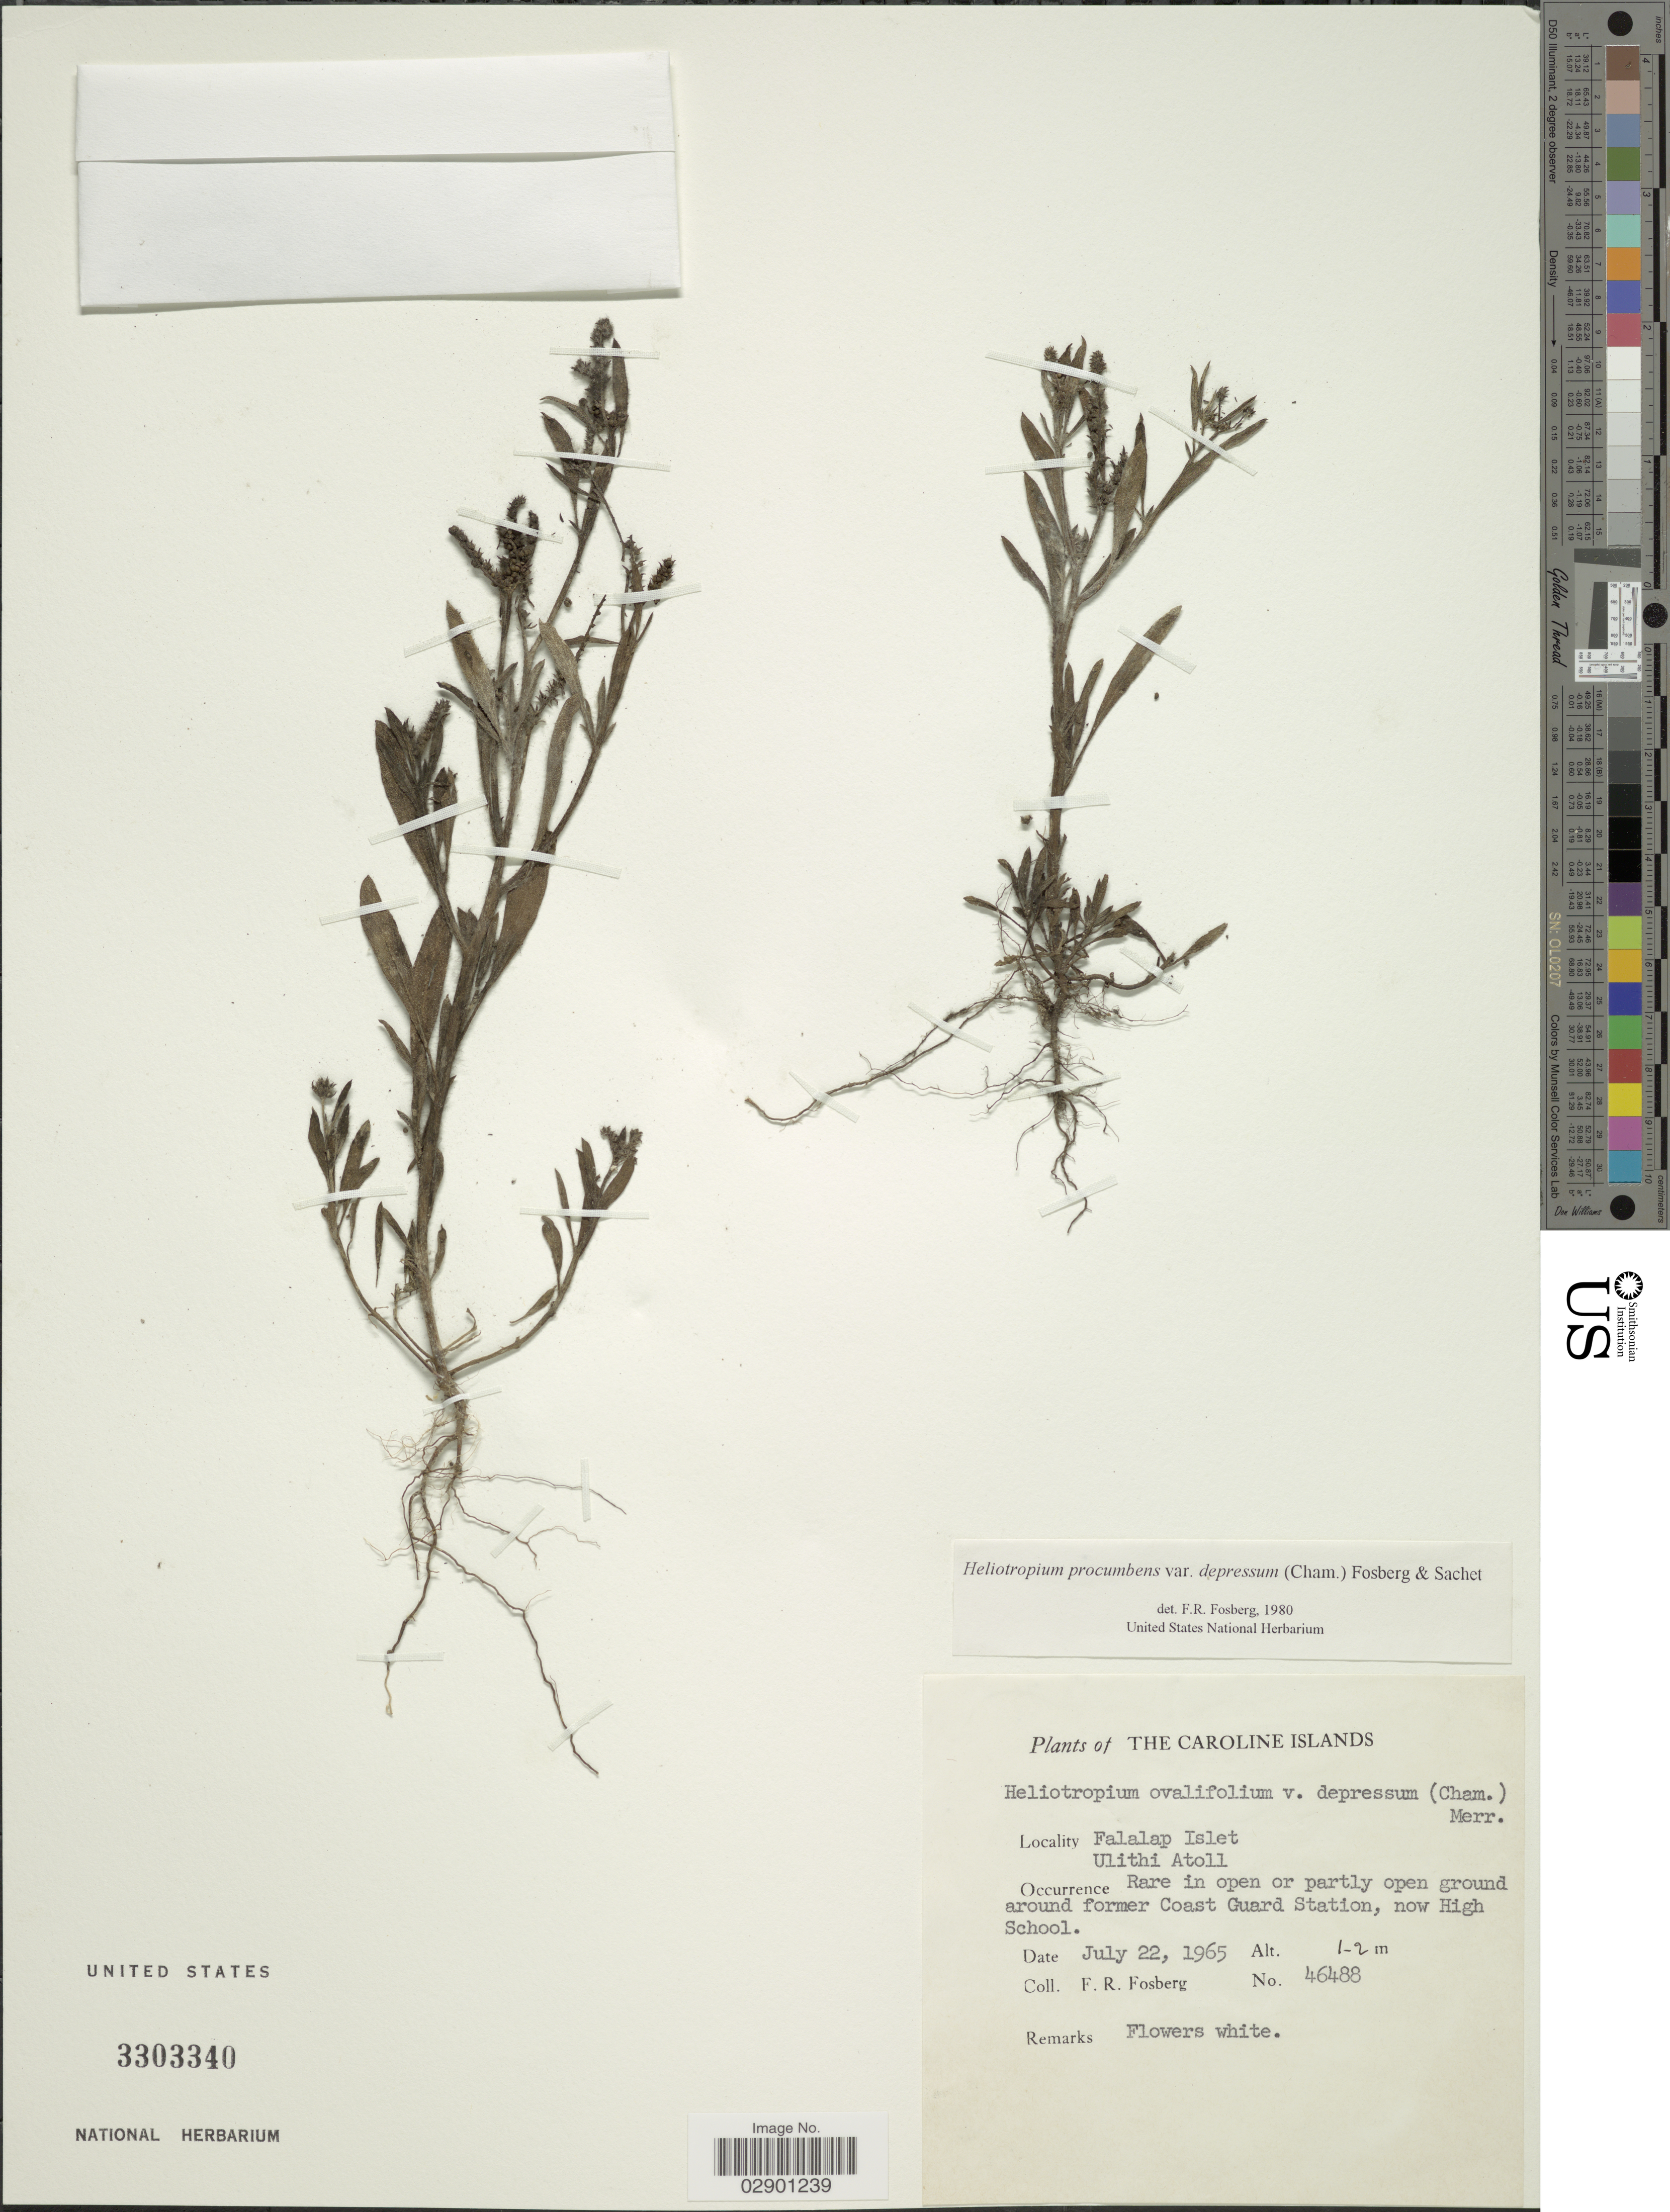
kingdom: Plantae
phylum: Tracheophyta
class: Magnoliopsida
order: Boraginales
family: Heliotropiaceae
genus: Heliotropium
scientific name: Heliotropium procumbens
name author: Mill.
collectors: F. R. Fosberg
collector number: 46488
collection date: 1965-07-22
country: Micronesia, Federated States of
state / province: Yap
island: Ulithi Atoll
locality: Caroline Islands. Falalap Islet. Ulithi Atoll. Rare in open or partly open ground around former Coast Guard Station, now High School.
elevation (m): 1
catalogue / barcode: US 3303340